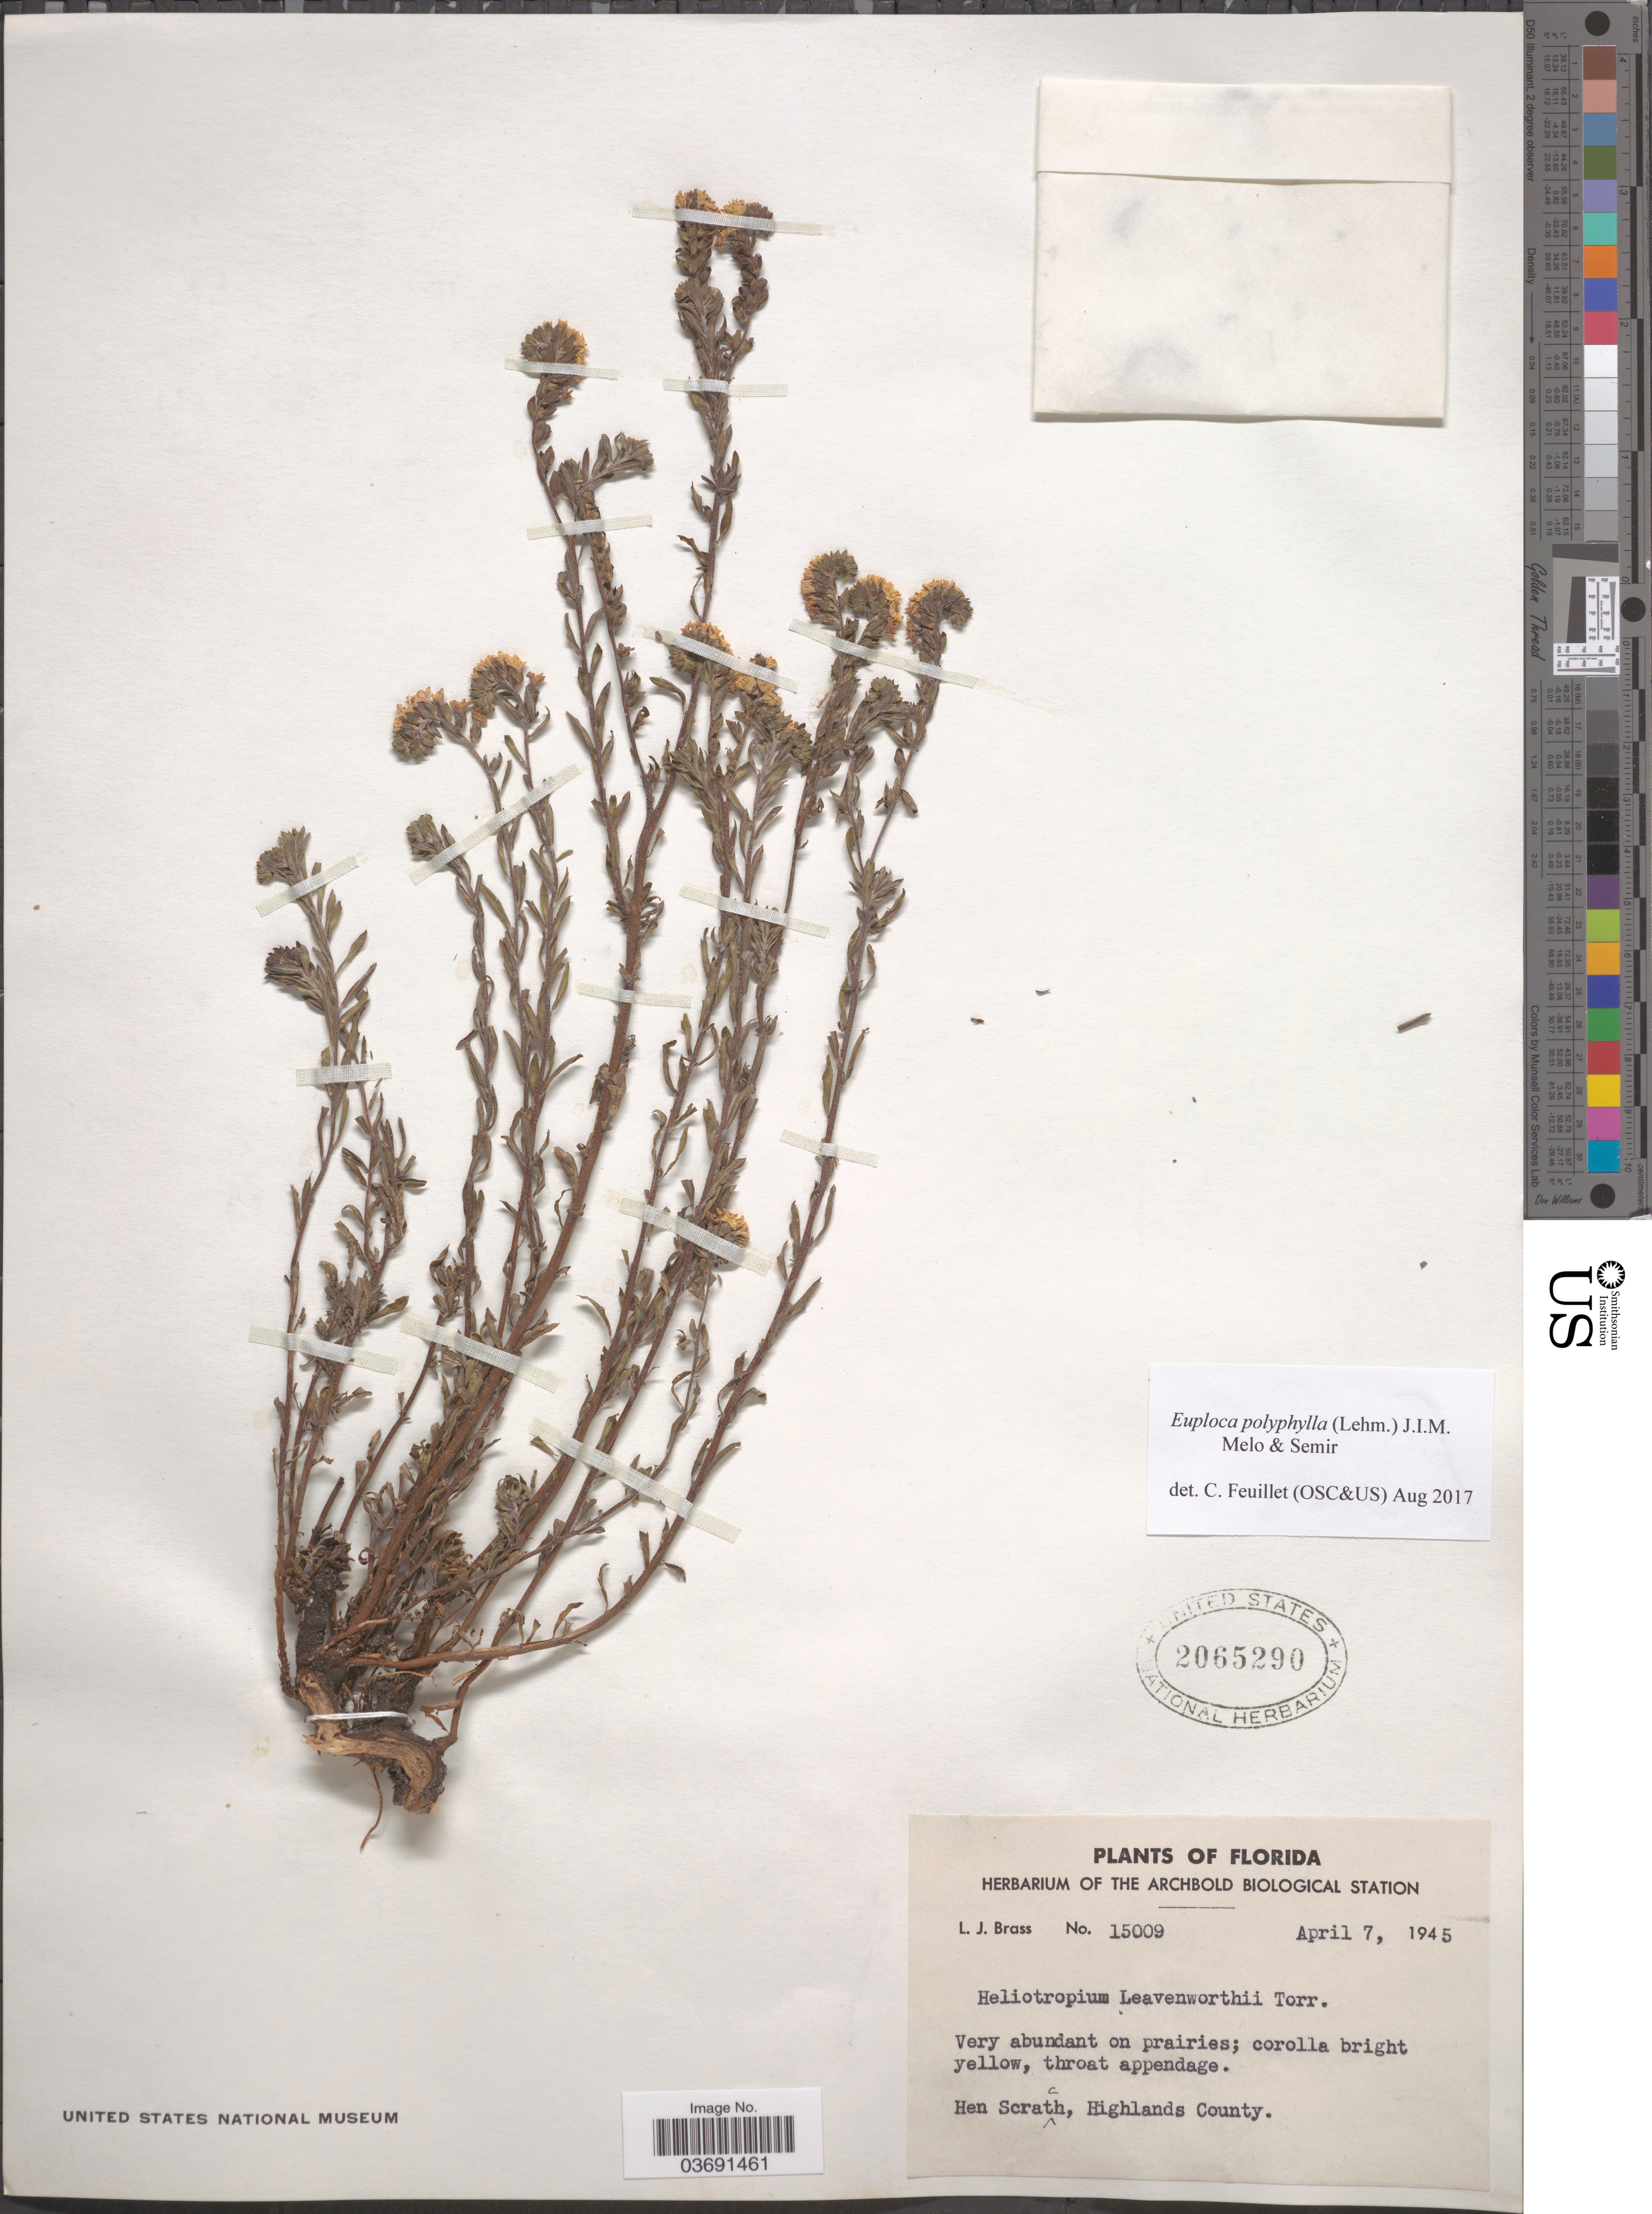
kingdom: Plantae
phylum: Tracheophyta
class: Magnoliopsida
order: Boraginales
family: Heliotropiaceae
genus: Euploca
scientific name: Euploca polyphylla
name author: (Lehm.) J.I.M. Melo & Semir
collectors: L. J. Brass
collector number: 15009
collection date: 1945-04-07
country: United States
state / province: Florida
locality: Hen Scratch, Highlands County.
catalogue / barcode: US 2065290